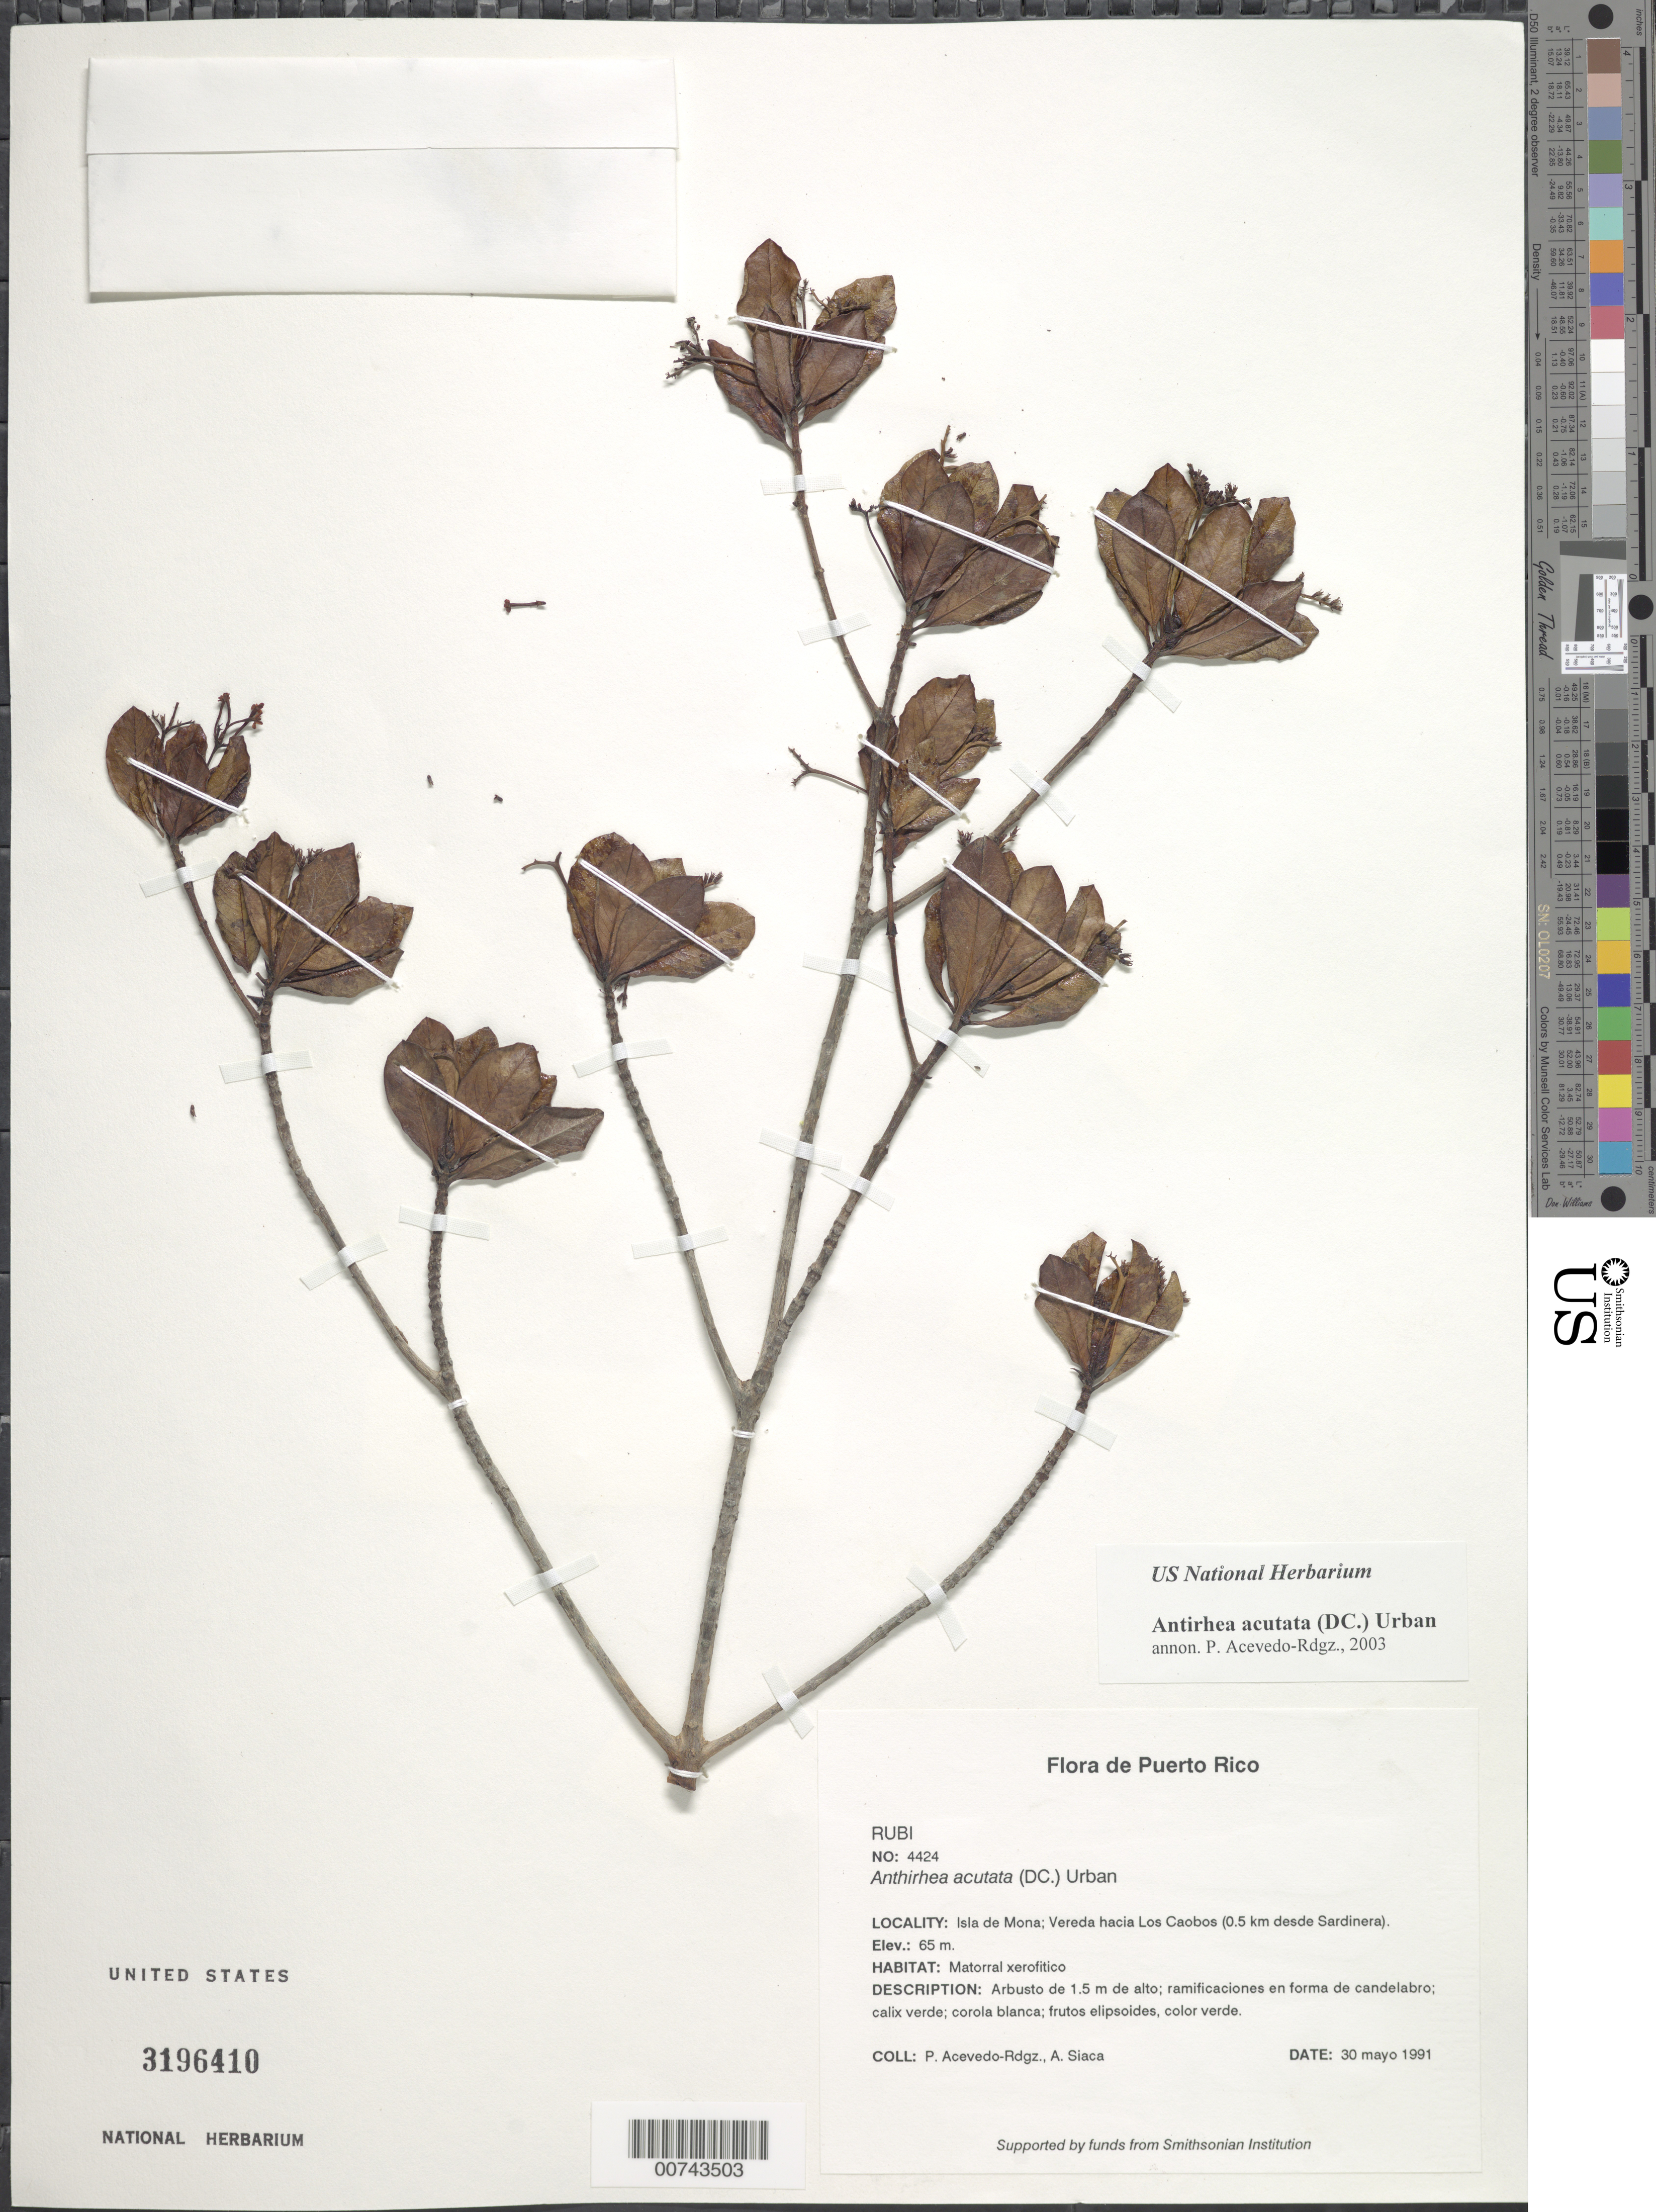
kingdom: Plantae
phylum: Tracheophyta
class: Magnoliopsida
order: Gentianales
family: Rubiaceae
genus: Antirhea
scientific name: Antirhea acutata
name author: (DC.) Urb.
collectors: P. Acevedo-Rodr. & A. Siaca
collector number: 4424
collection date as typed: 30 May 1991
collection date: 1991-05-30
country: Puerto Rico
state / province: Mayaguëz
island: Mona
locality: Isla de Mona; Vereda hacia Los Caobos (0.5 km desde Sardinera).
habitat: Matorral xerofitico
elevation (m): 65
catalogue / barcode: US 3196410